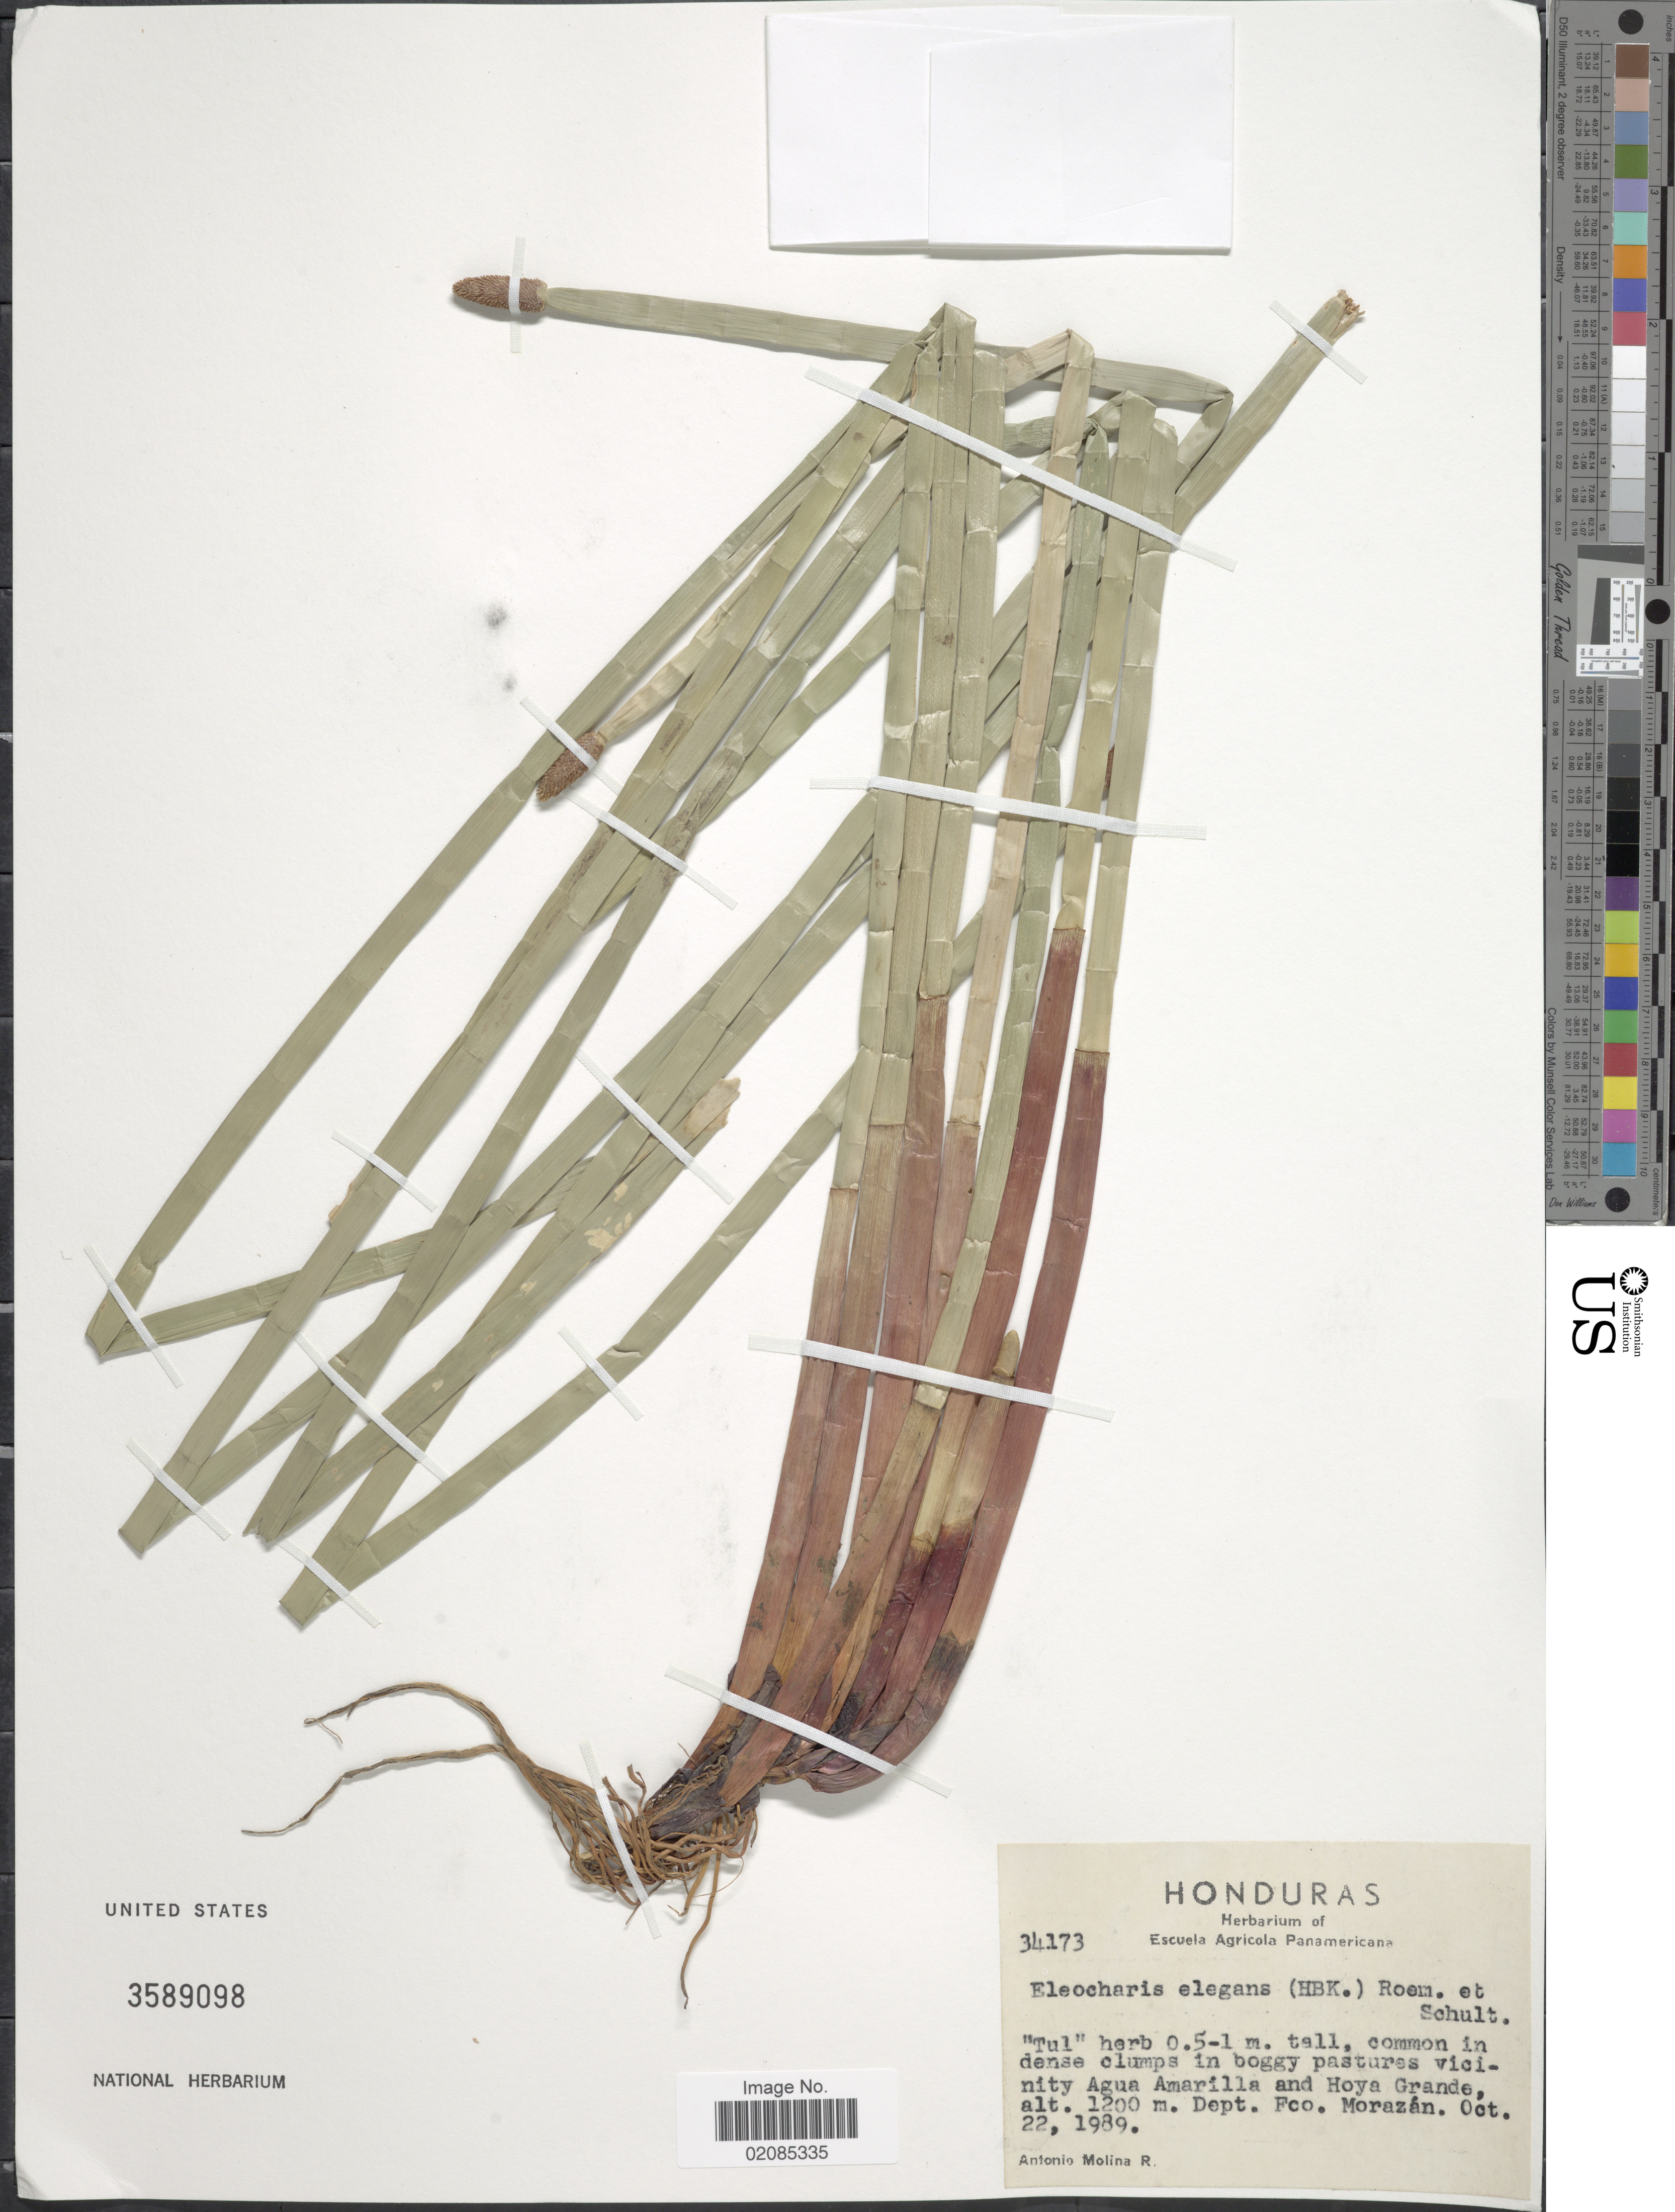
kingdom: Plantae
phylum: Tracheophyta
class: Liliopsida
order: Poales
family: Cyperaceae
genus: Eleocharis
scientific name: Eleocharis elegans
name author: (Kunth) Roem. & Schult.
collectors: A. Molina R.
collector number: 34173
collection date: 1989-10-22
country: Honduras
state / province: Fco. Morazán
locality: Vicinity Agua Amarilla and Hoya Grande, Dept. Fco. Morazan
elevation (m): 1200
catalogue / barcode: US 3589098